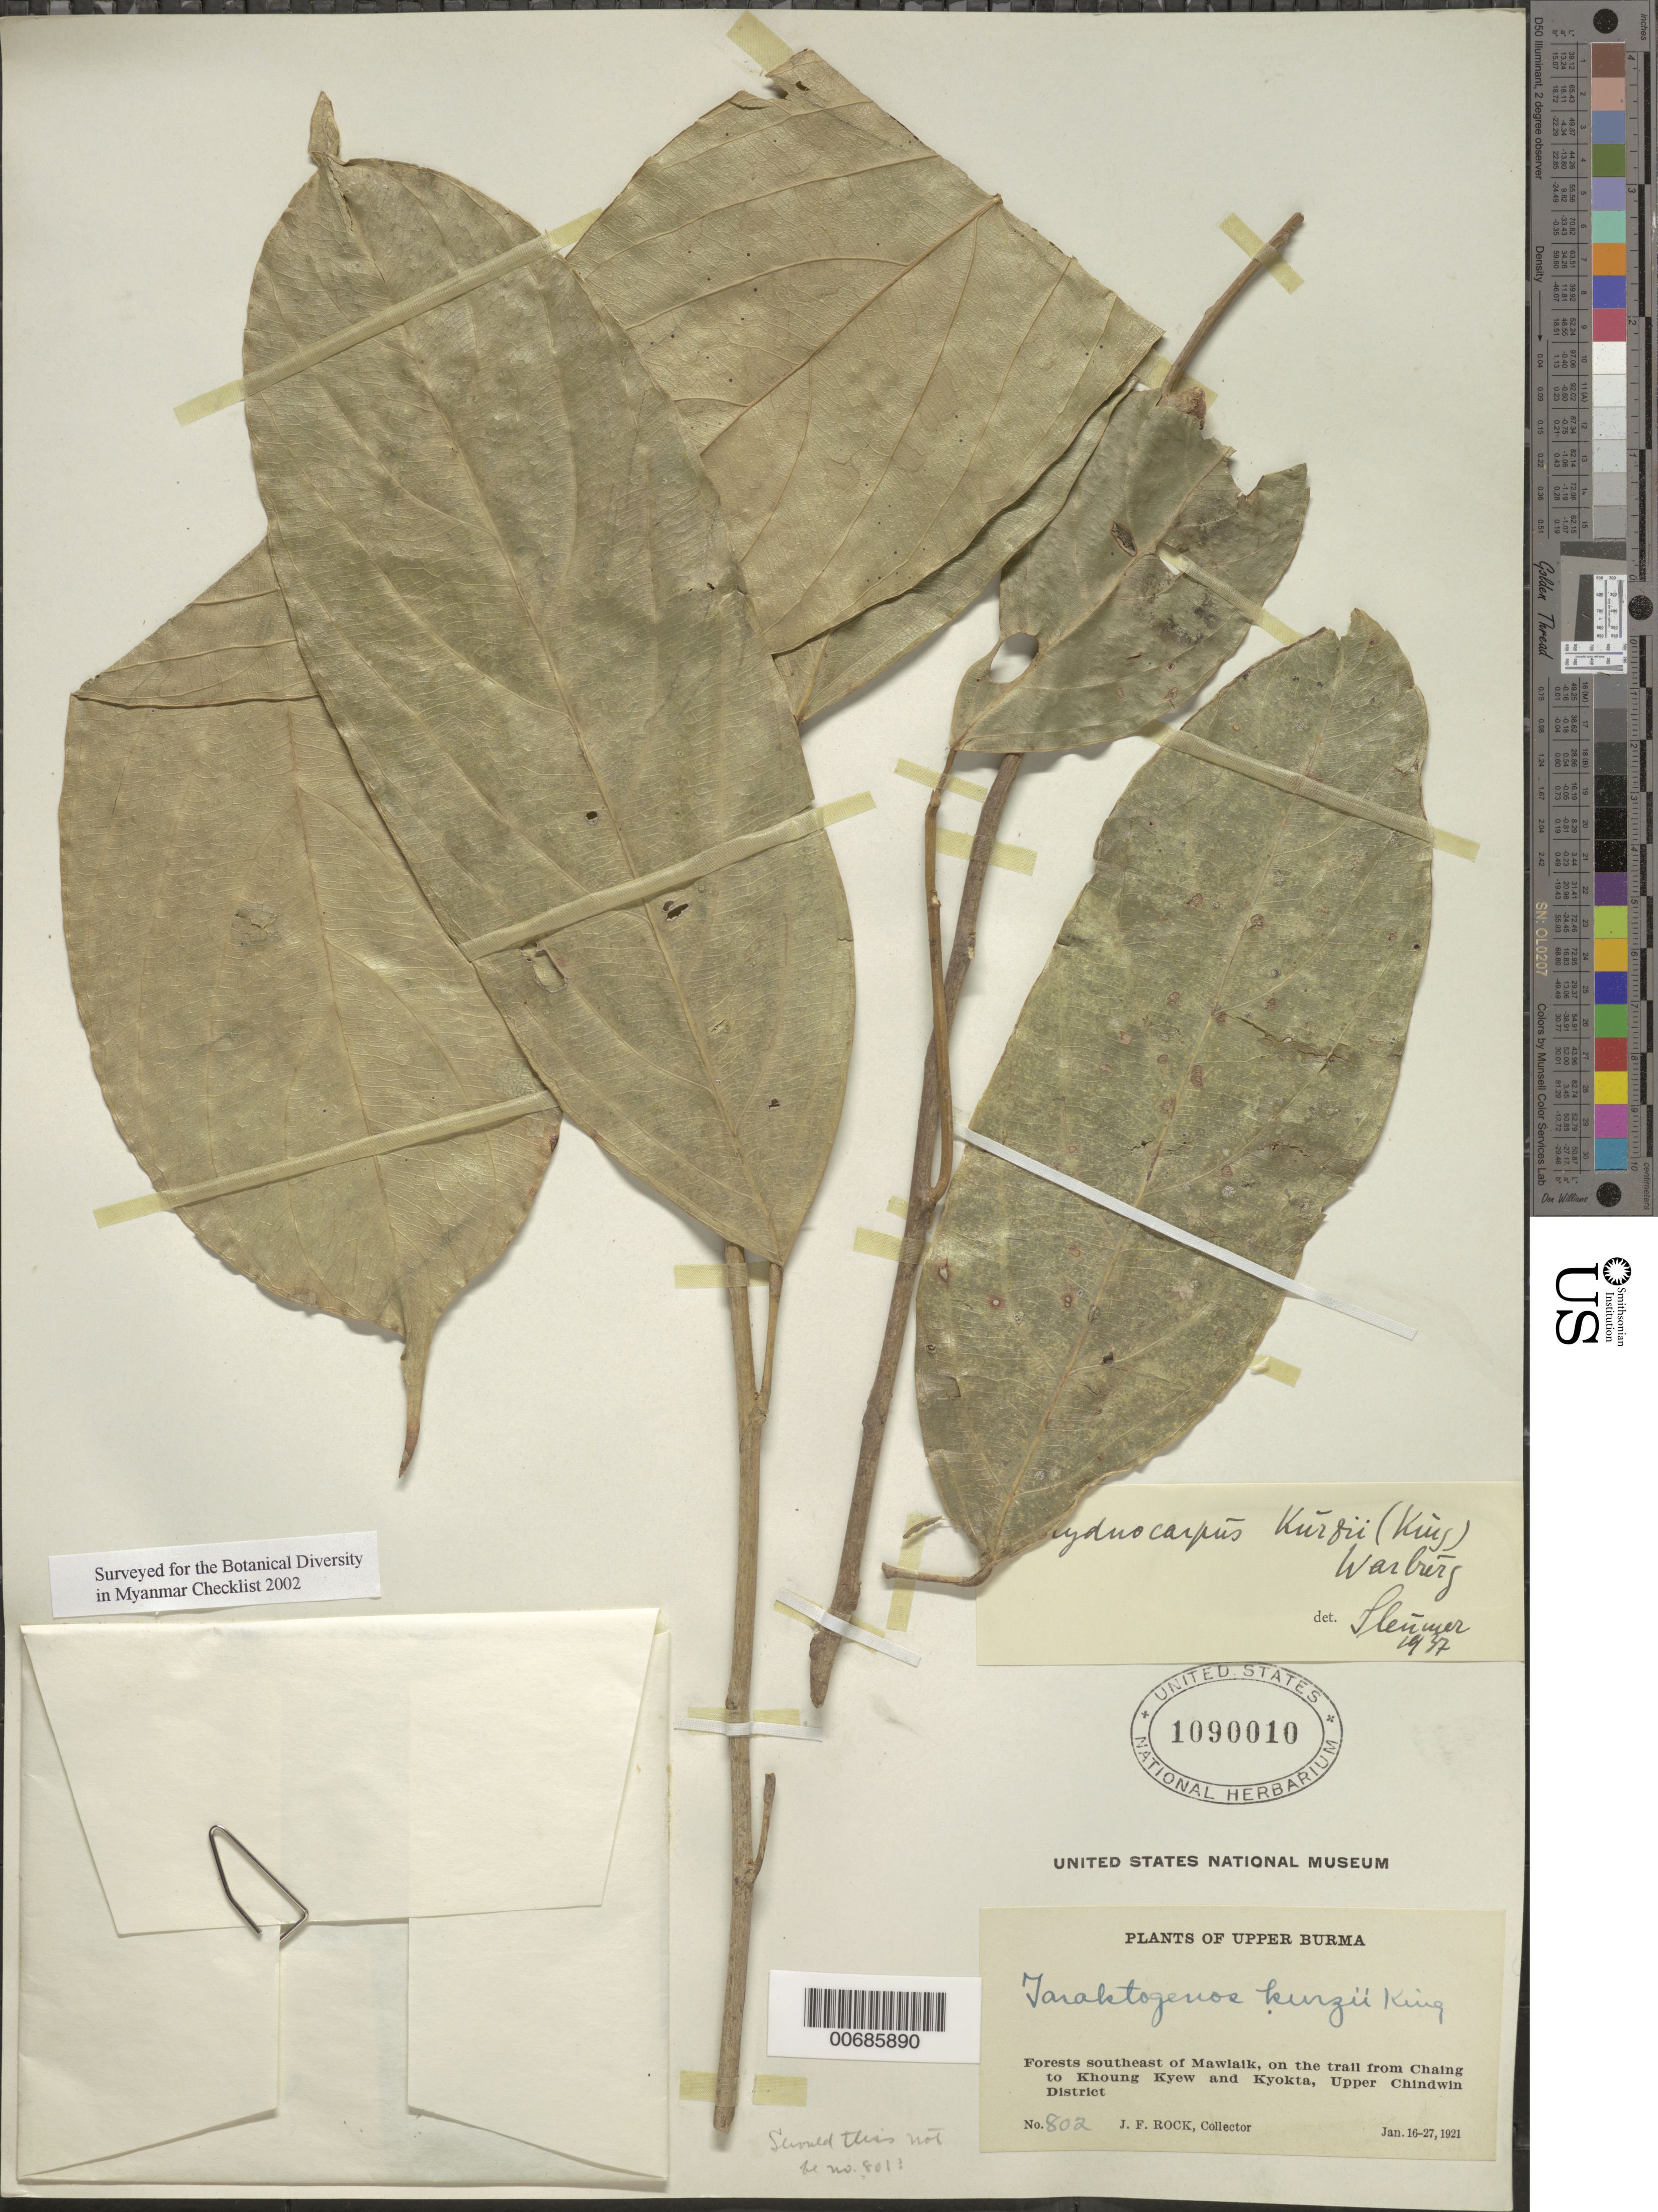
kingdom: Plantae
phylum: Tracheophyta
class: Magnoliopsida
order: Malpighiales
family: Achariaceae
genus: Hydnocarpus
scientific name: Hydnocarpus kurzii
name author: (King) Warb.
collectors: J. F. Rock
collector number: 802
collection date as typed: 16 Jan 1921 to 27 Jan 1921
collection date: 1921-01-16/1921-01-27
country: Myanmar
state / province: Sagaing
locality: Upper Chindwin Dist., Mawlaik, SE of, trail from Chaing to Khoung Kyew and Kyokta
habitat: Forest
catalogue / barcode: US 1090010